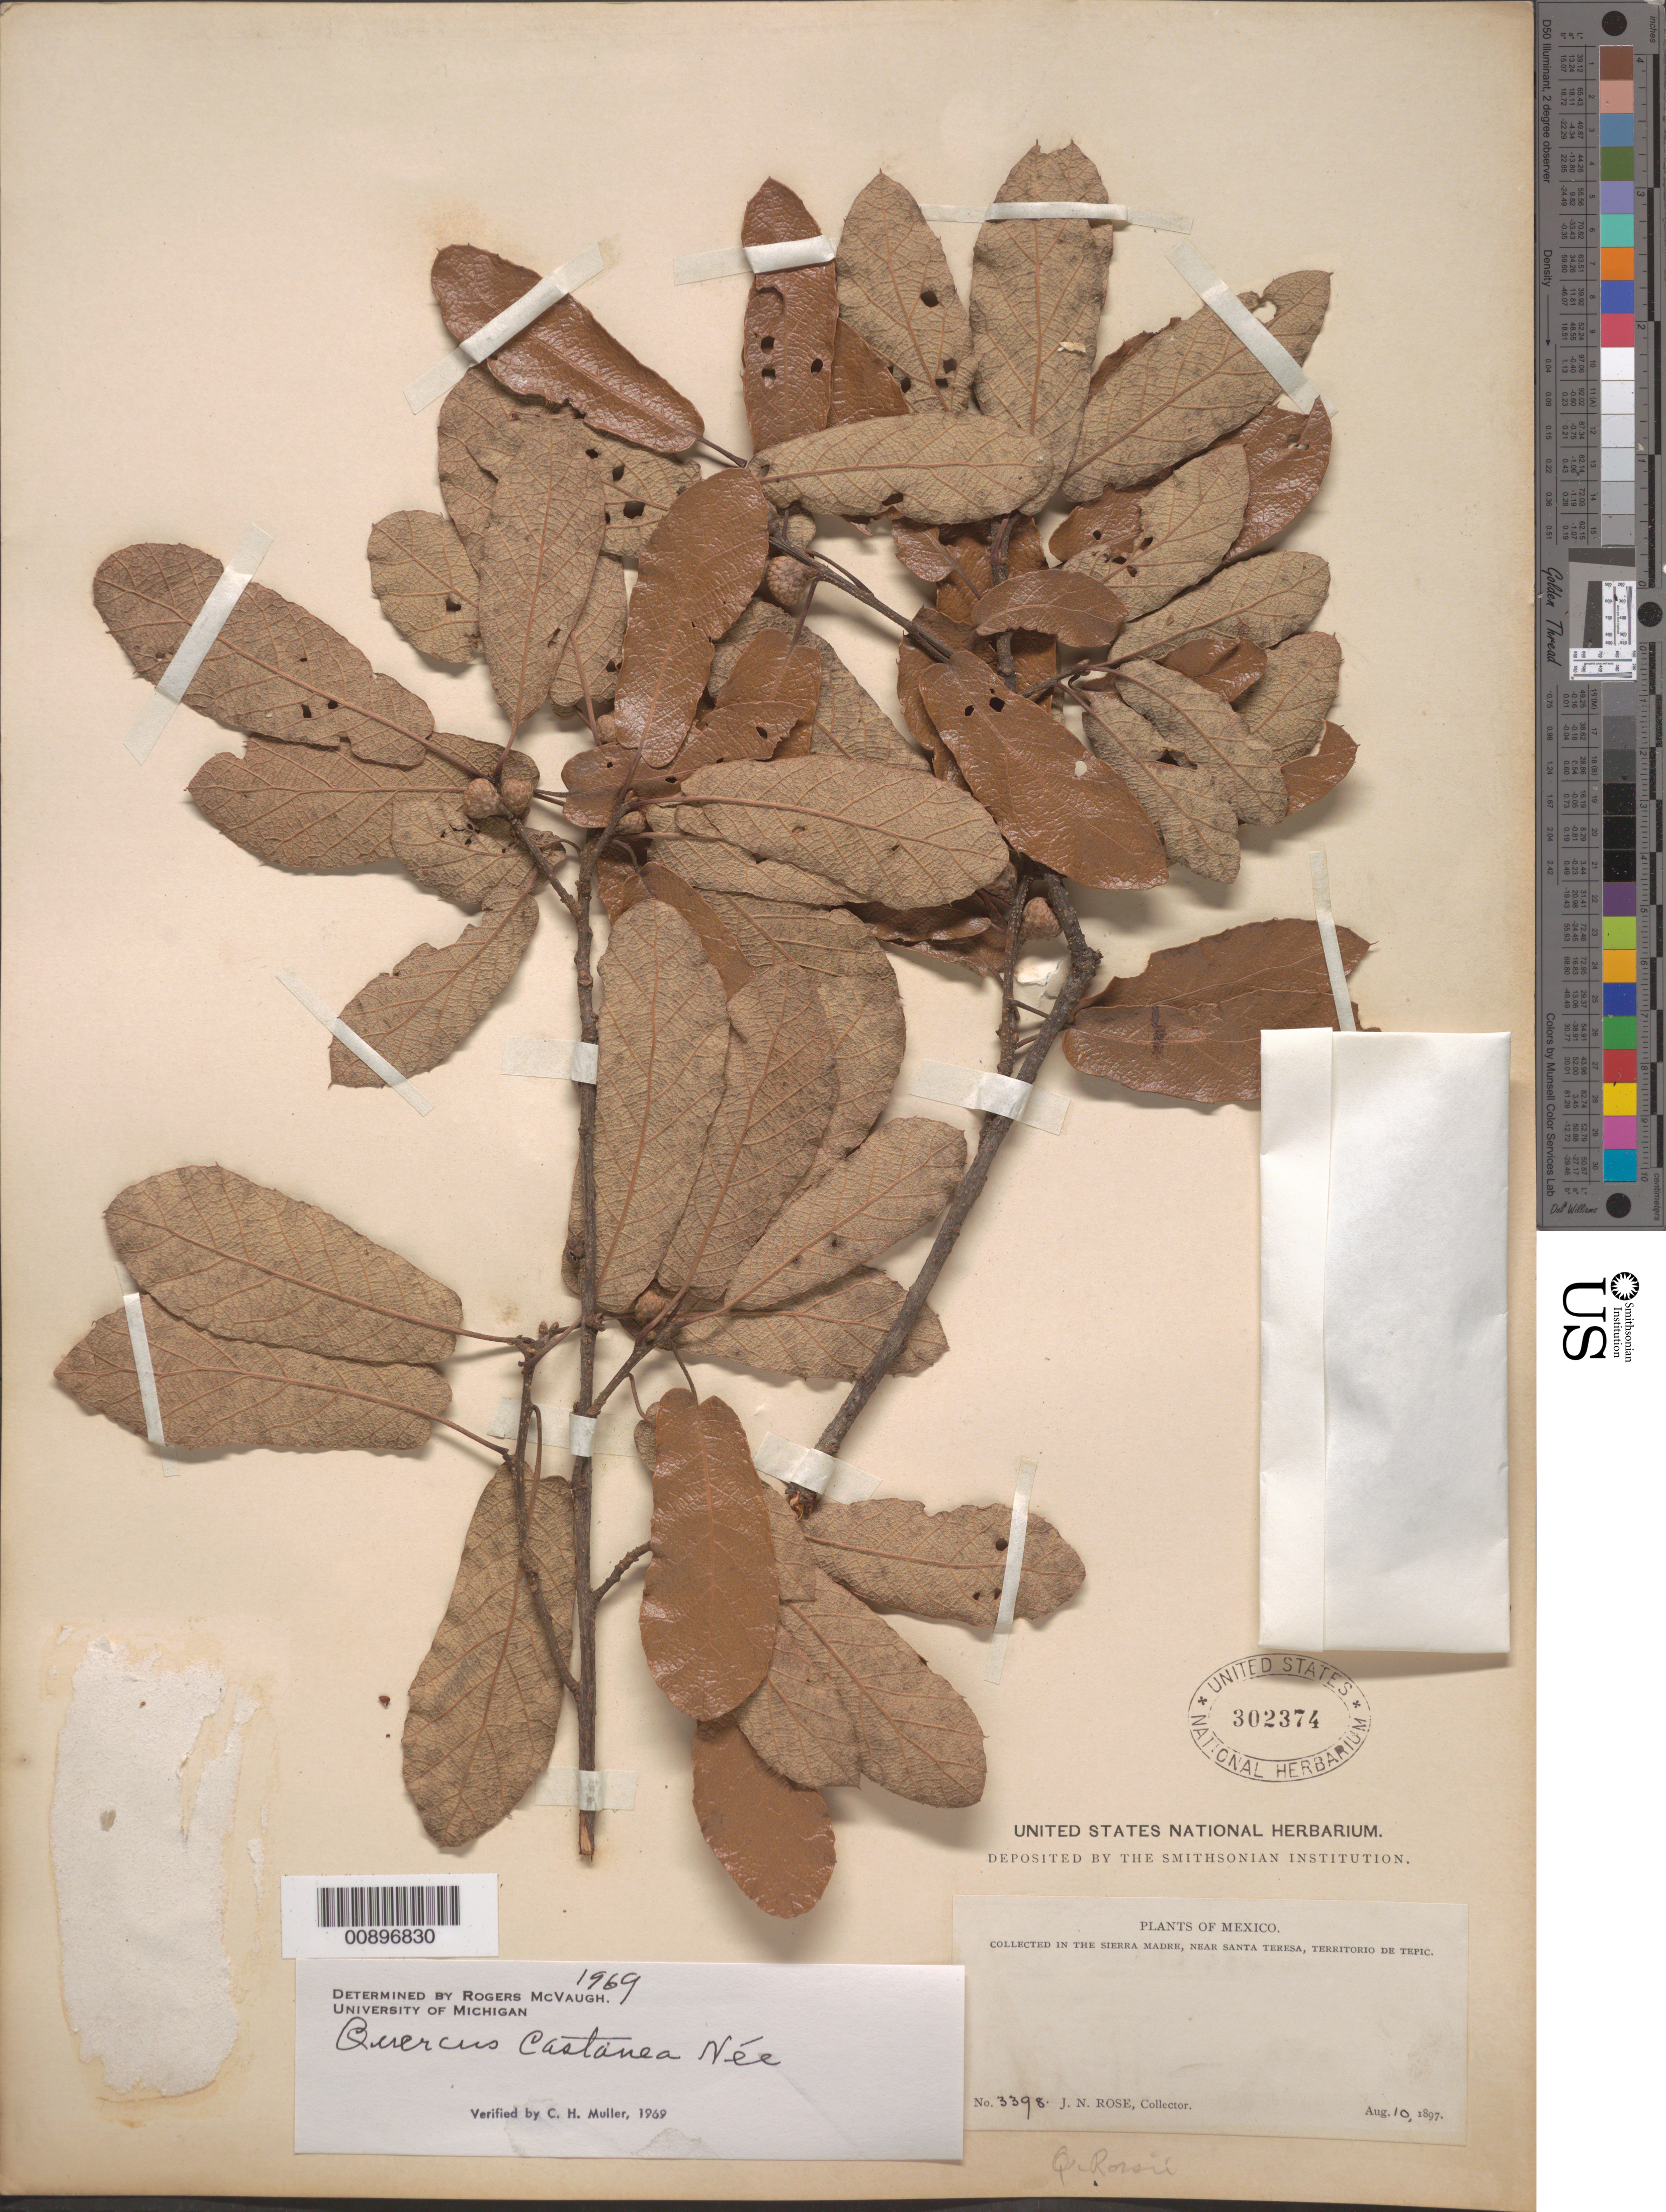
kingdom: Plantae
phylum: Tracheophyta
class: Magnoliopsida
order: Fagales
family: Fagaceae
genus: Quercus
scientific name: Quercus castanea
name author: Née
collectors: J. N. Rose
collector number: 3398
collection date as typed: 10 Aug 1897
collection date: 1897-08-10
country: Mexico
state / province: Nayarit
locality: Sierra Madre, near Santa Teresa, Territorio de Tepic.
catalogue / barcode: US 302374